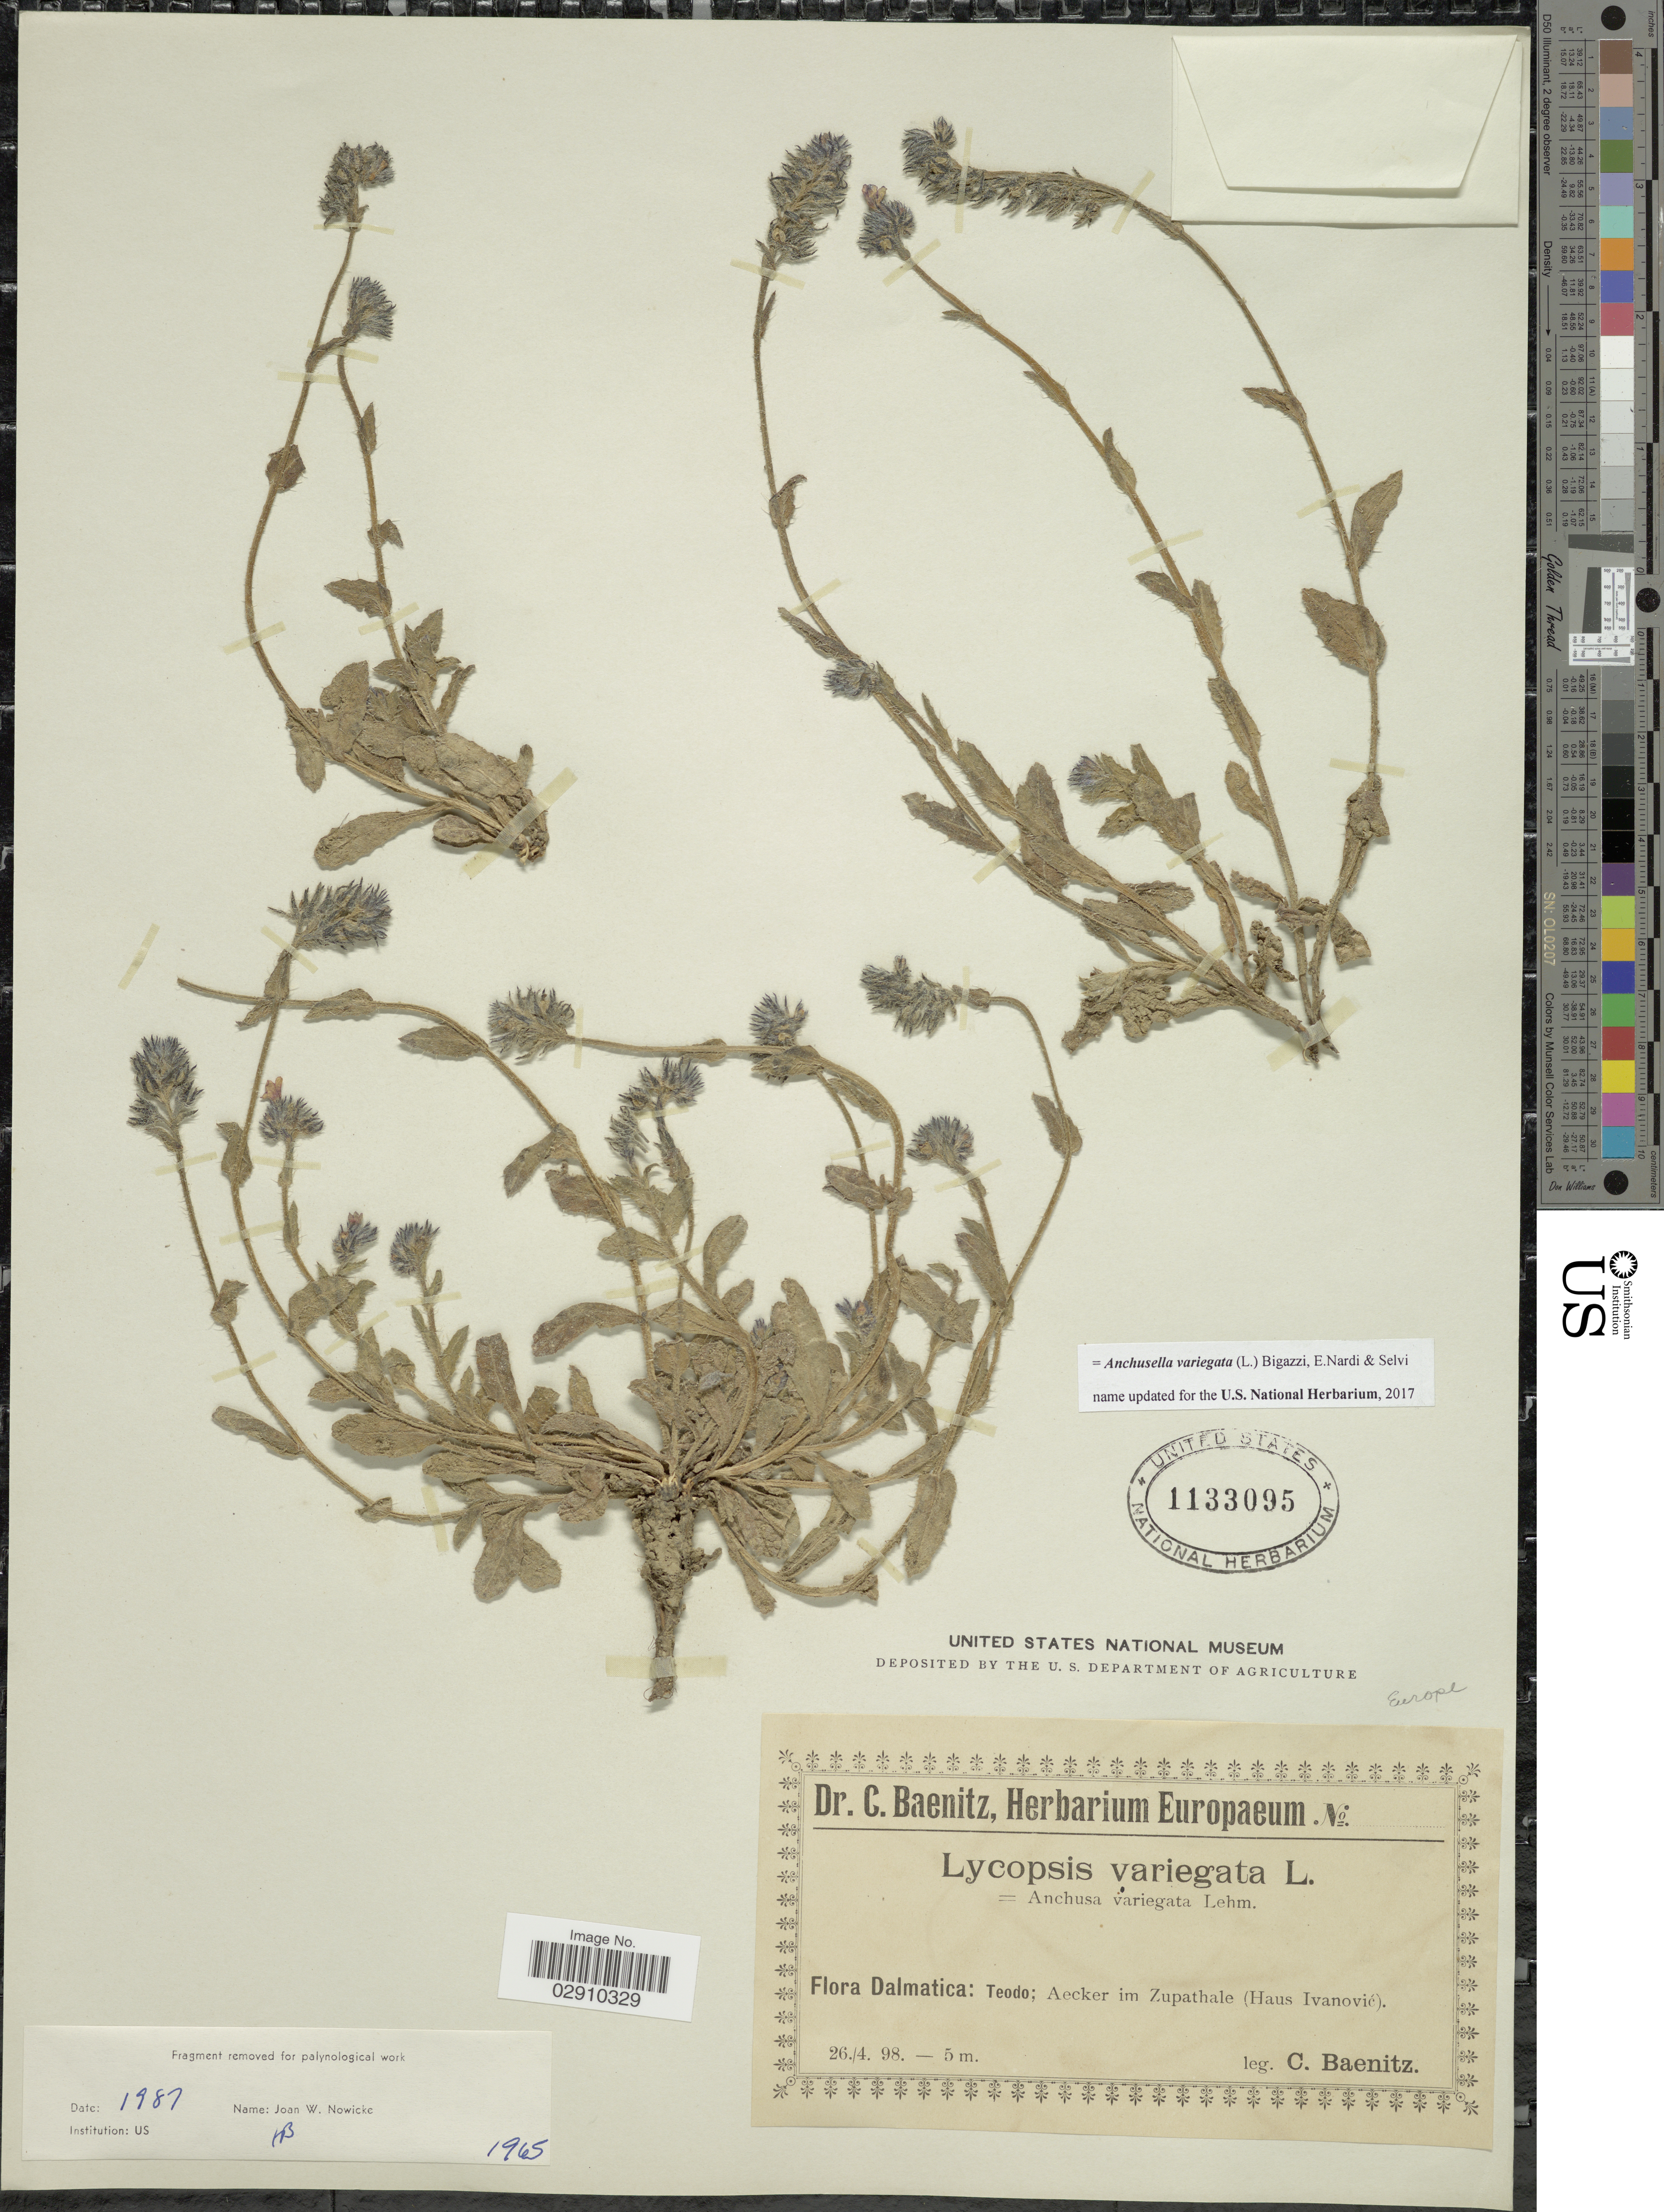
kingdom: Plantae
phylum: Tracheophyta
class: Magnoliopsida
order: Boraginales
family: Boraginaceae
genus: Anchusella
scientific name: Anchusella variegata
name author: (L.) Bigazzi et al.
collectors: C. G. Baenitz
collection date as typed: Transcribed d/m/y: 26/4/98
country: Croatia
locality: Dalmatica: Teodo; Aecker im Zupathale (Haus Ivanovic).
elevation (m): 5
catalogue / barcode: US 1133095